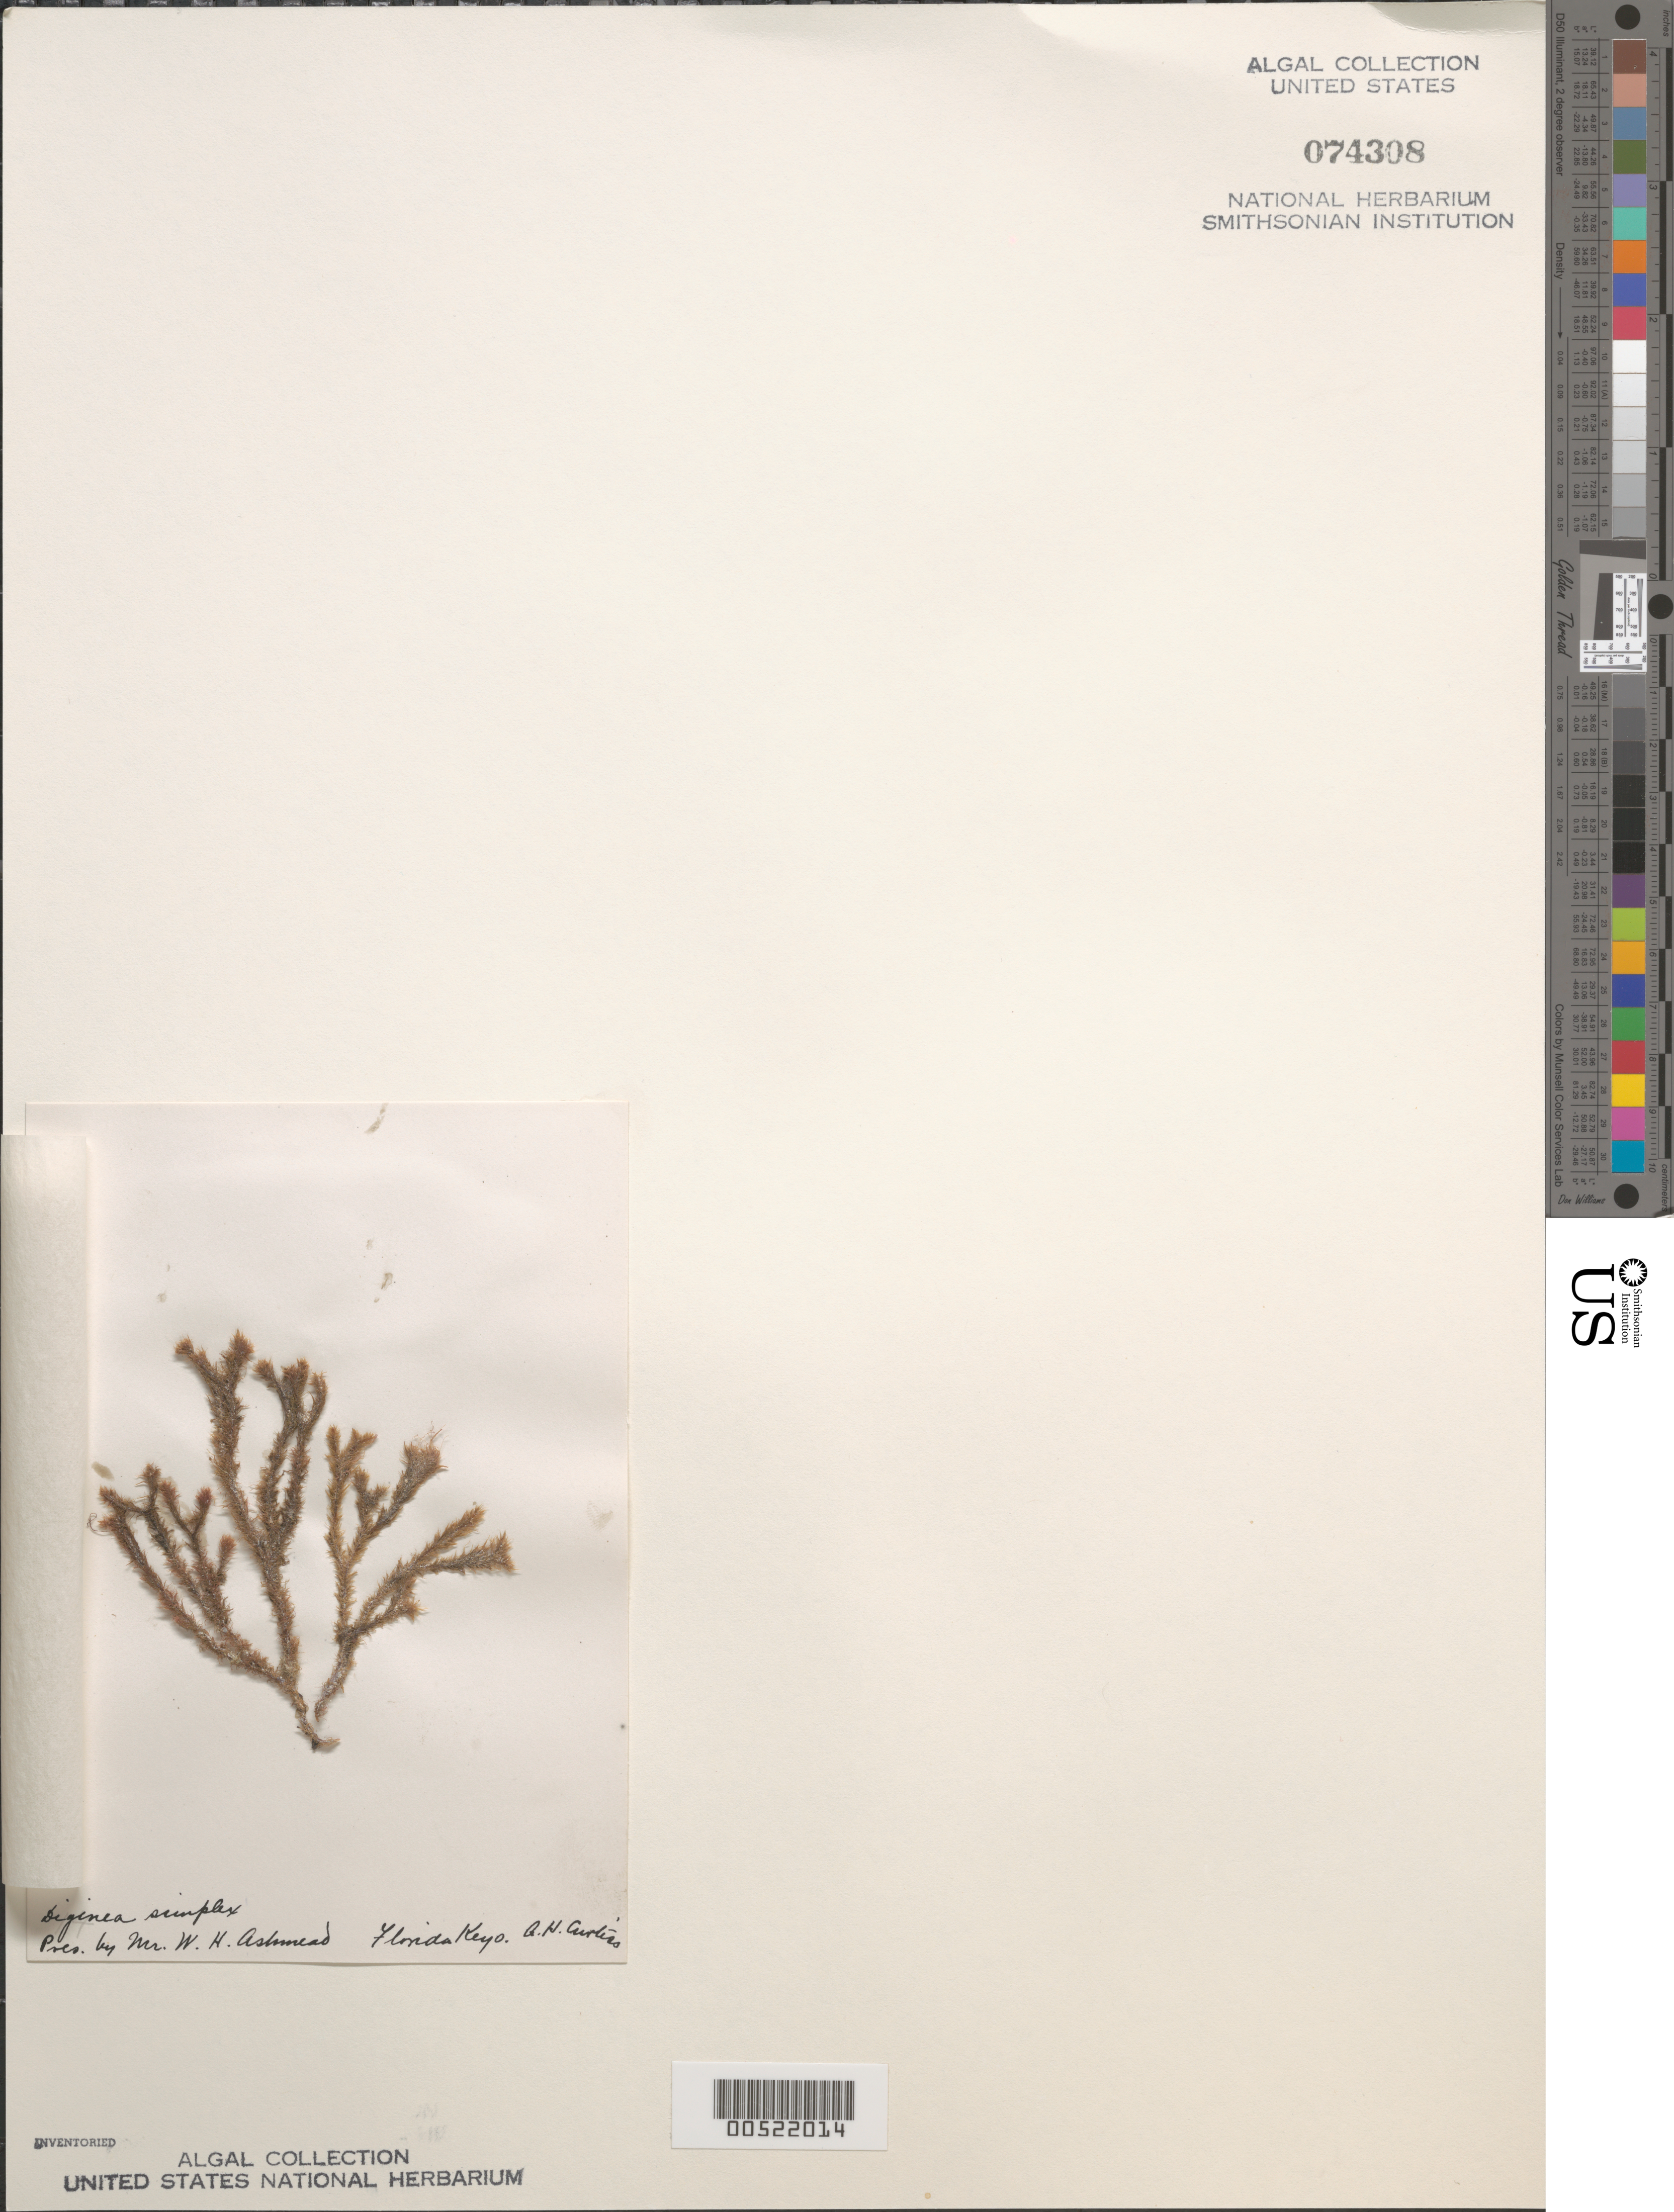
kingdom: Plantae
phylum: Rhodophyta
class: Florideophyceae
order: Ceramiales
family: Rhodomelaceae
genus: Digenea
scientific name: Digenea simplex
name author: (Wulfen) C. Agardh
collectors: A. H. Curtiss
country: United States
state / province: Florida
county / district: Monroe County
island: Florida Keys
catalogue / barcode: US 74308